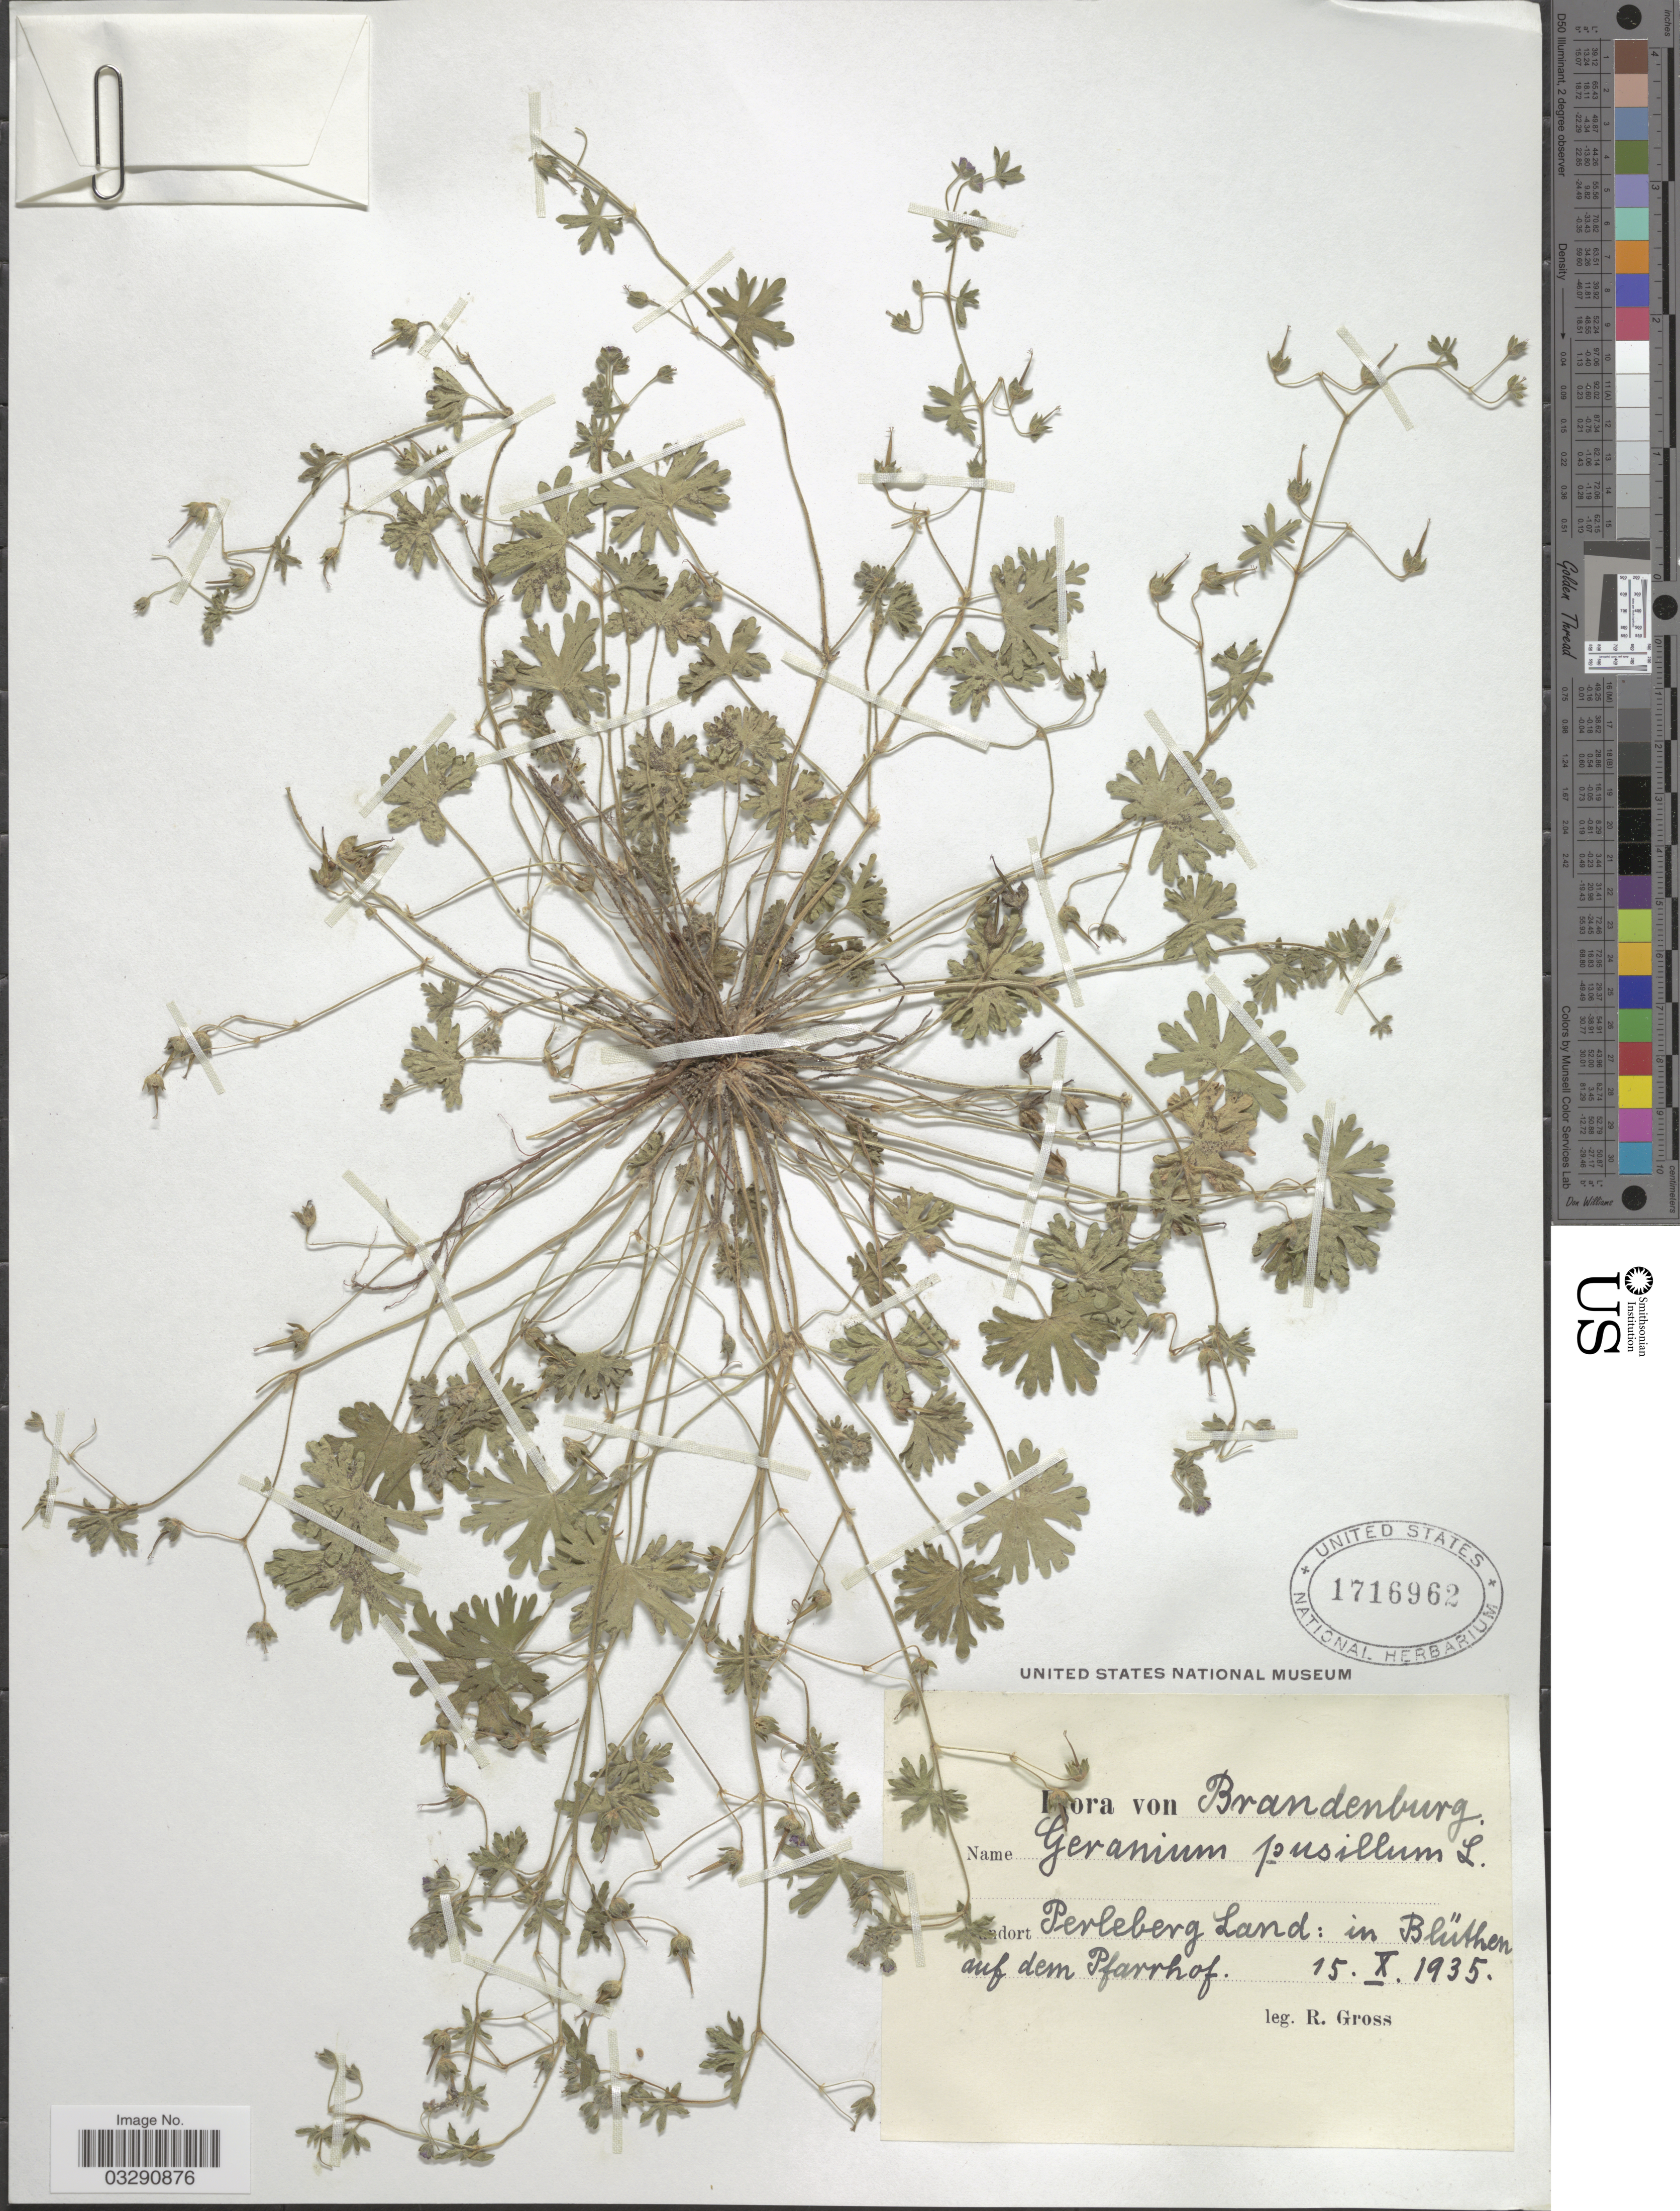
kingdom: Plantae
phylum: Tracheophyta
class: Magnoliopsida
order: Geraniales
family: Geraniaceae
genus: Geranium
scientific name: Geranium pusillum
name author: L.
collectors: R. Gross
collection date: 1935-10-15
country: Germany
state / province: Brandenburg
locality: Perleberg Land: in Blüthen auf dem Pfarrhof.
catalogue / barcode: US 1716962